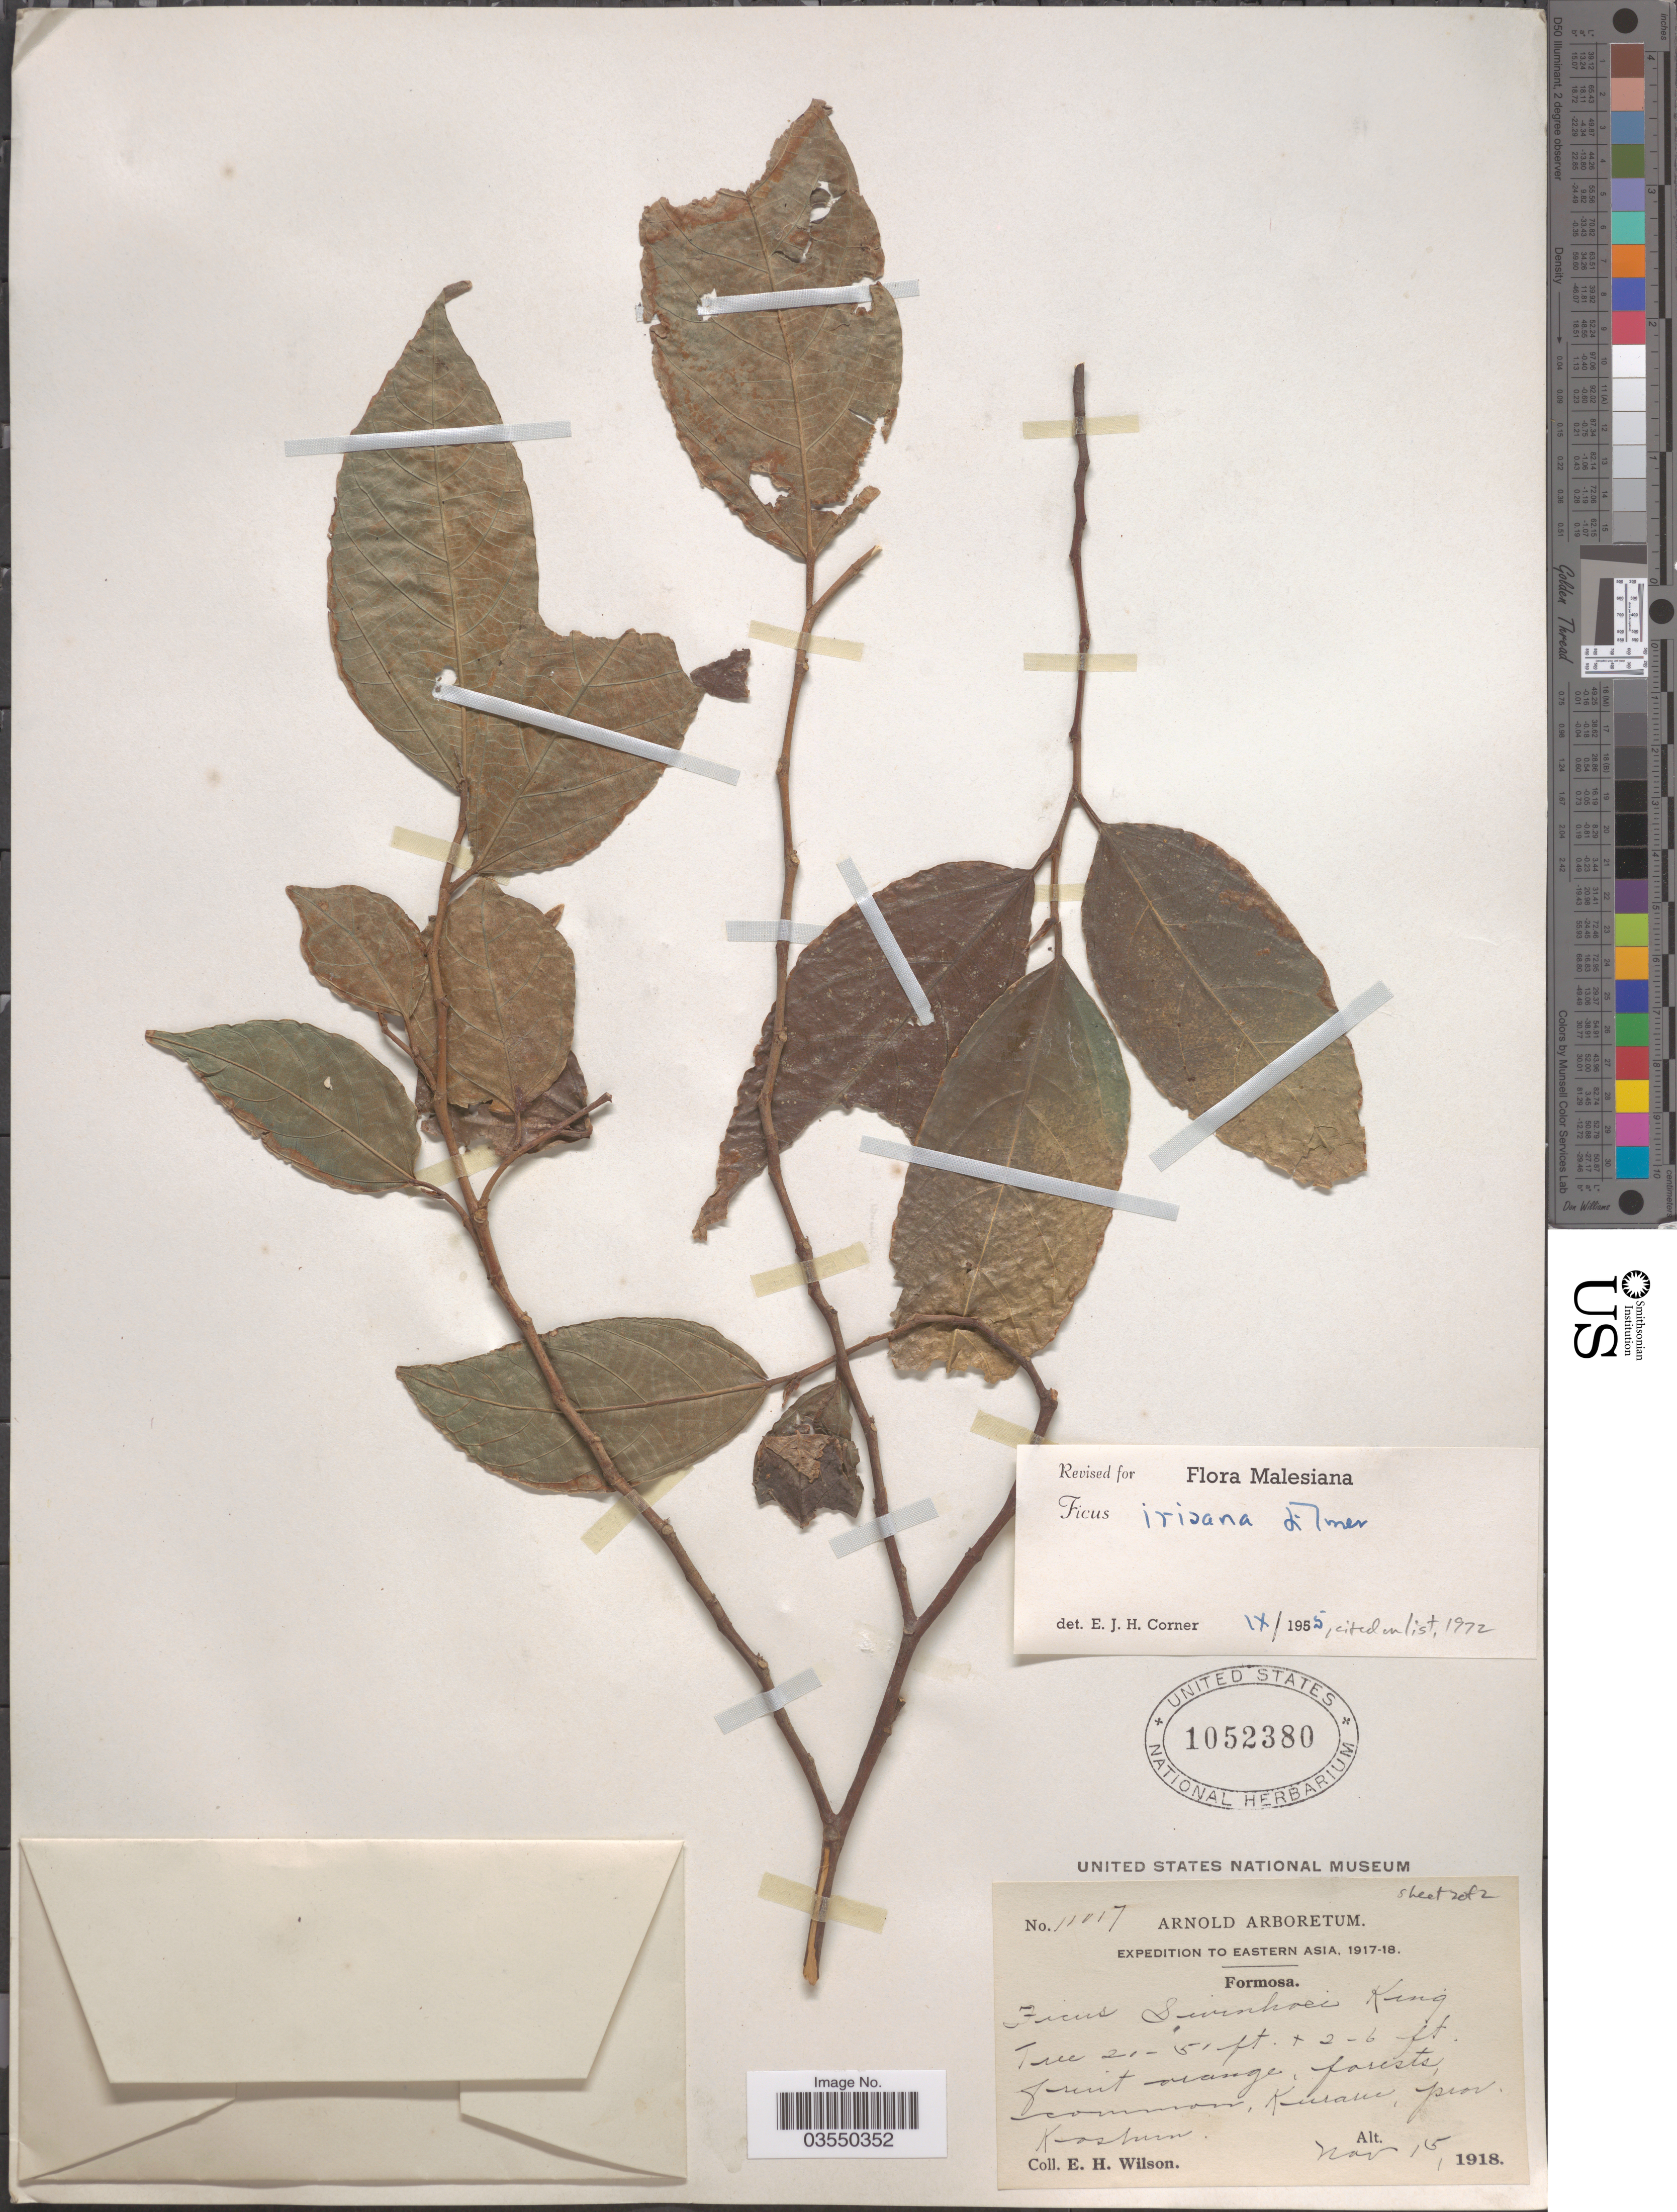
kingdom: Plantae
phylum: Tracheophyta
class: Magnoliopsida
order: Rosales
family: Moraceae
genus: Ficus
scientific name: Ficus irisana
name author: Elmer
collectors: E. Wilson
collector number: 11017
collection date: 1918-11-15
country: Taiwan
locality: Eastern Asia. Formosa. Kurane*, prov. Koshun.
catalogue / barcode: US 1052380